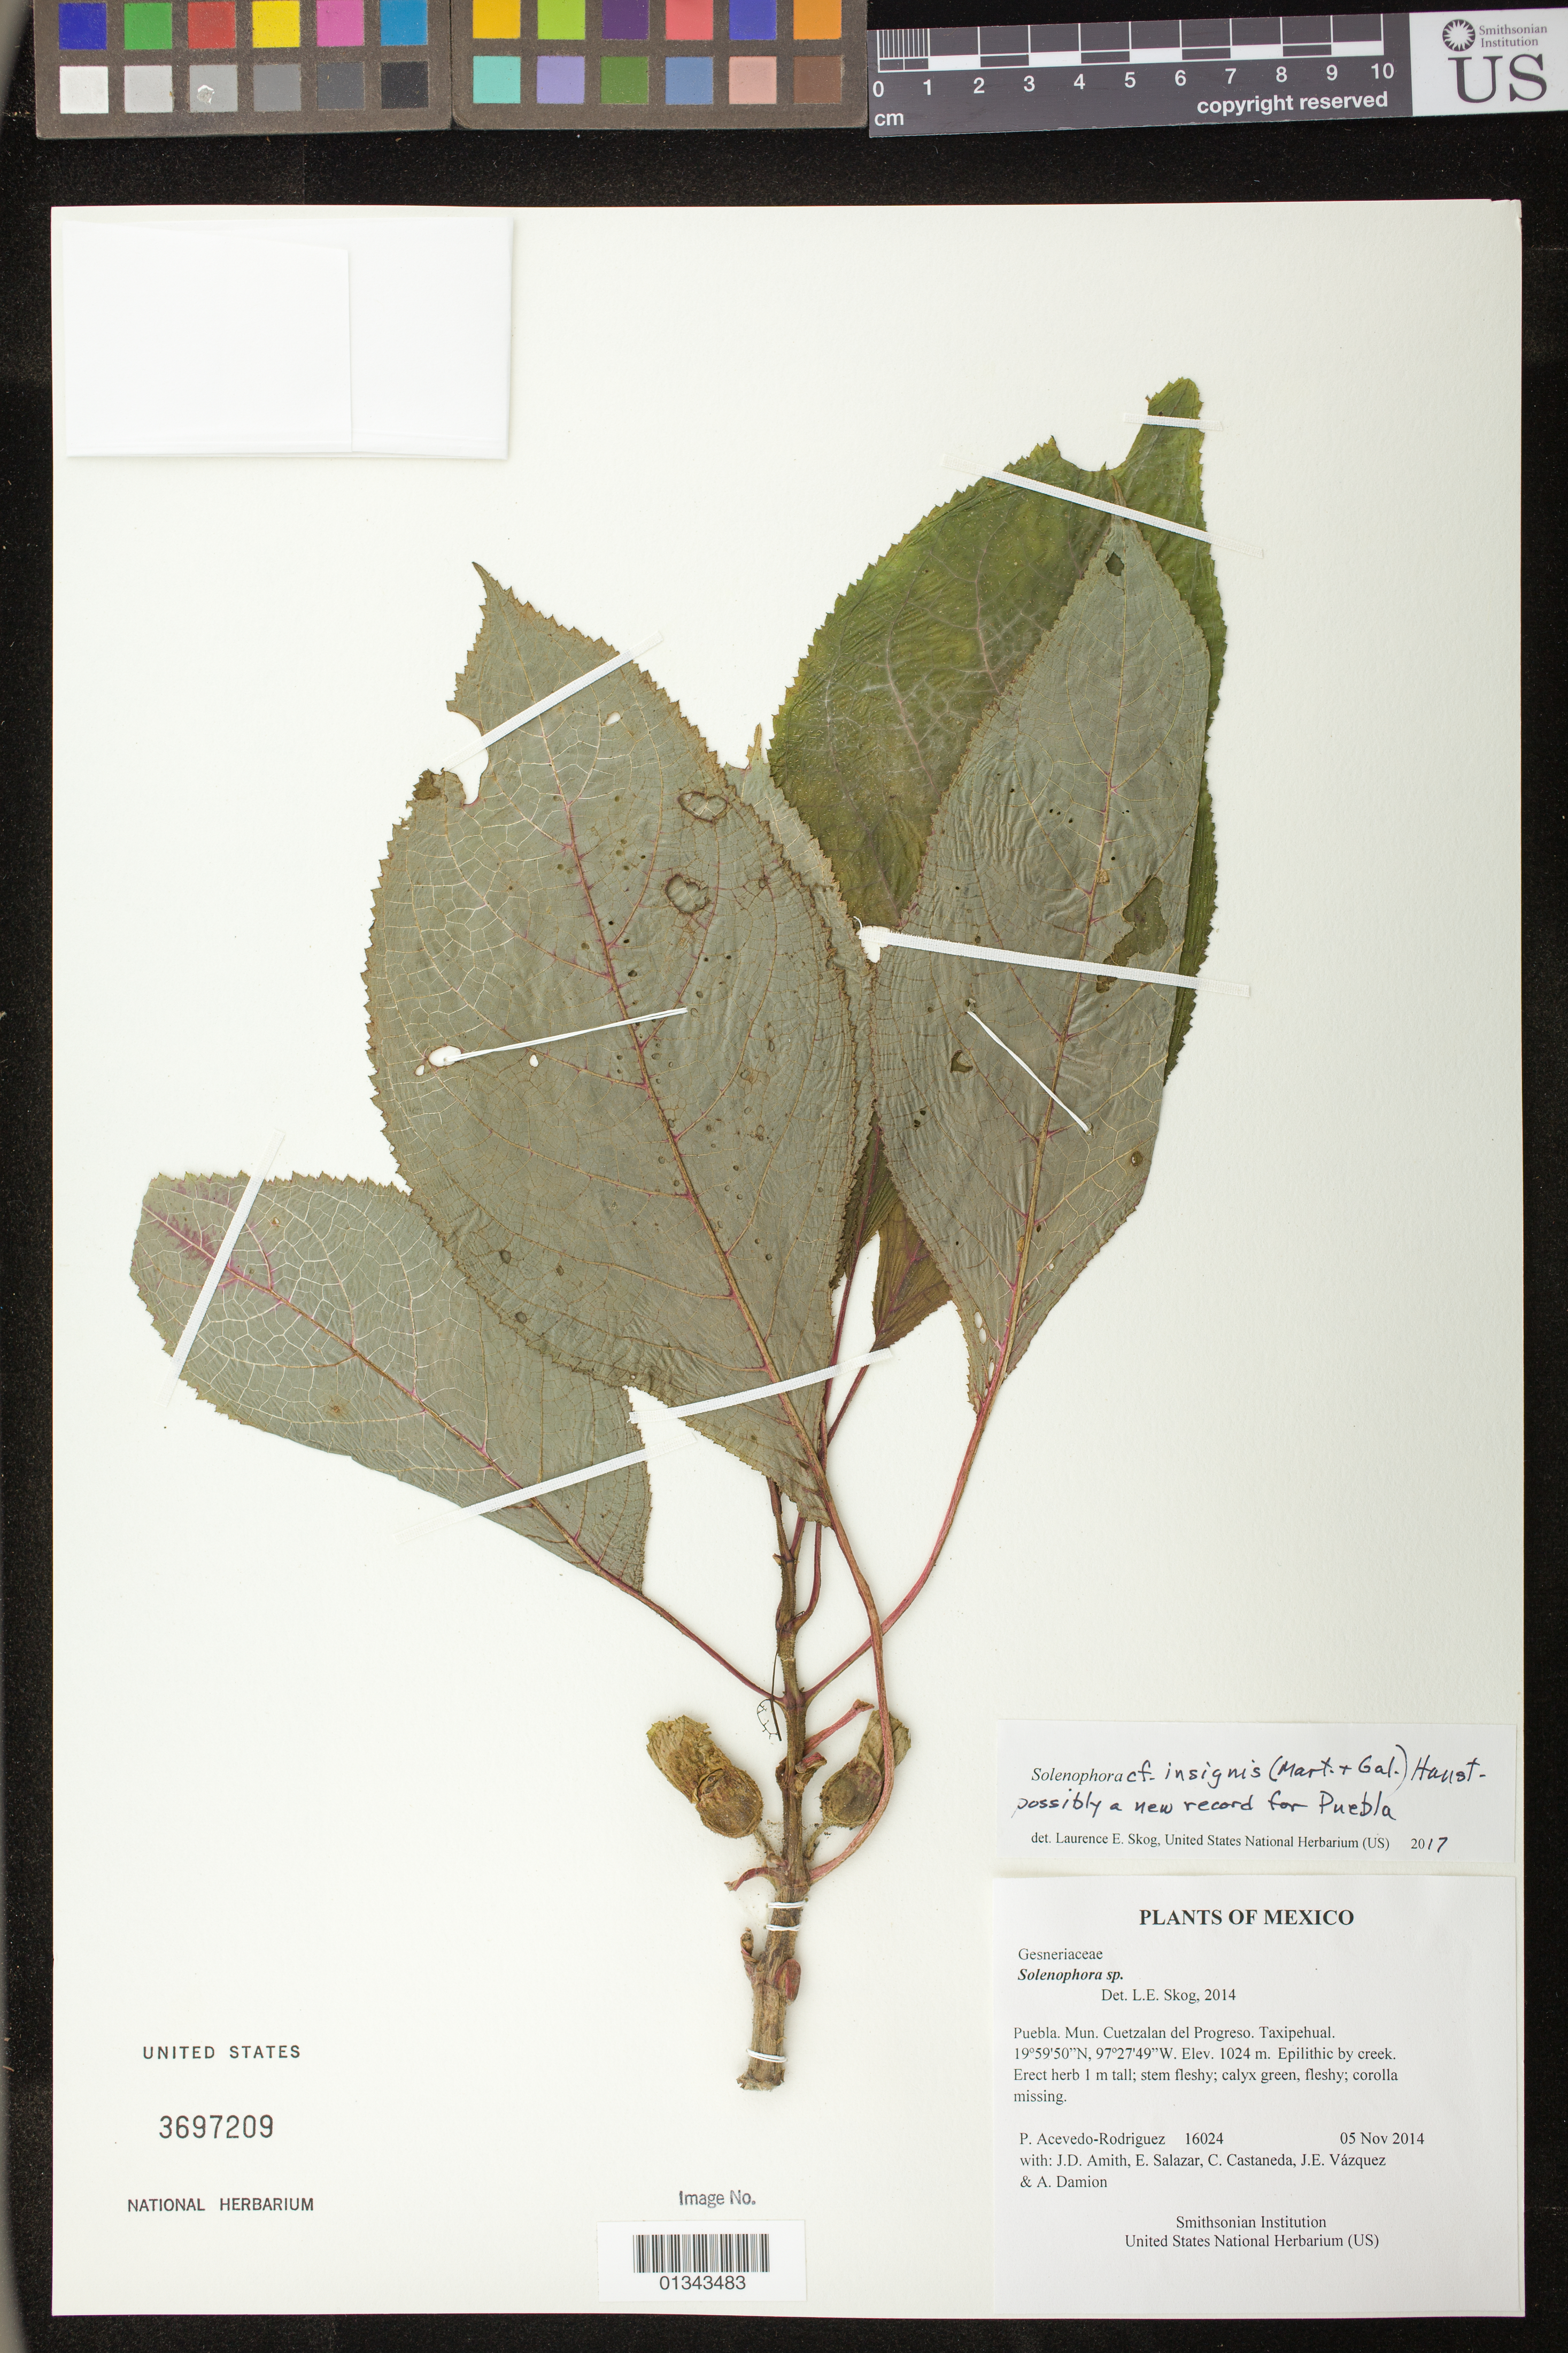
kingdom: Plantae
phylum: Tracheophyta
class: Magnoliopsida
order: Lamiales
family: Gesneriaceae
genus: Solenophora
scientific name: Solenophora insignis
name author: (M. Martens & Galeotti) Hanst.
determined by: Skog, Laurence E.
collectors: P. Acevedo-Rodr., J. D. Amith, E. Salazar, C. Castaneda, J. E. Vázquez & A. Damion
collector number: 16024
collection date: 2014-11-05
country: Mexico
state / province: Puebla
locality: Mun. Cuetzalan del Progreso. Taxipehual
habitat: Epilithic by creek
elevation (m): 1024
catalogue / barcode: US 3697209